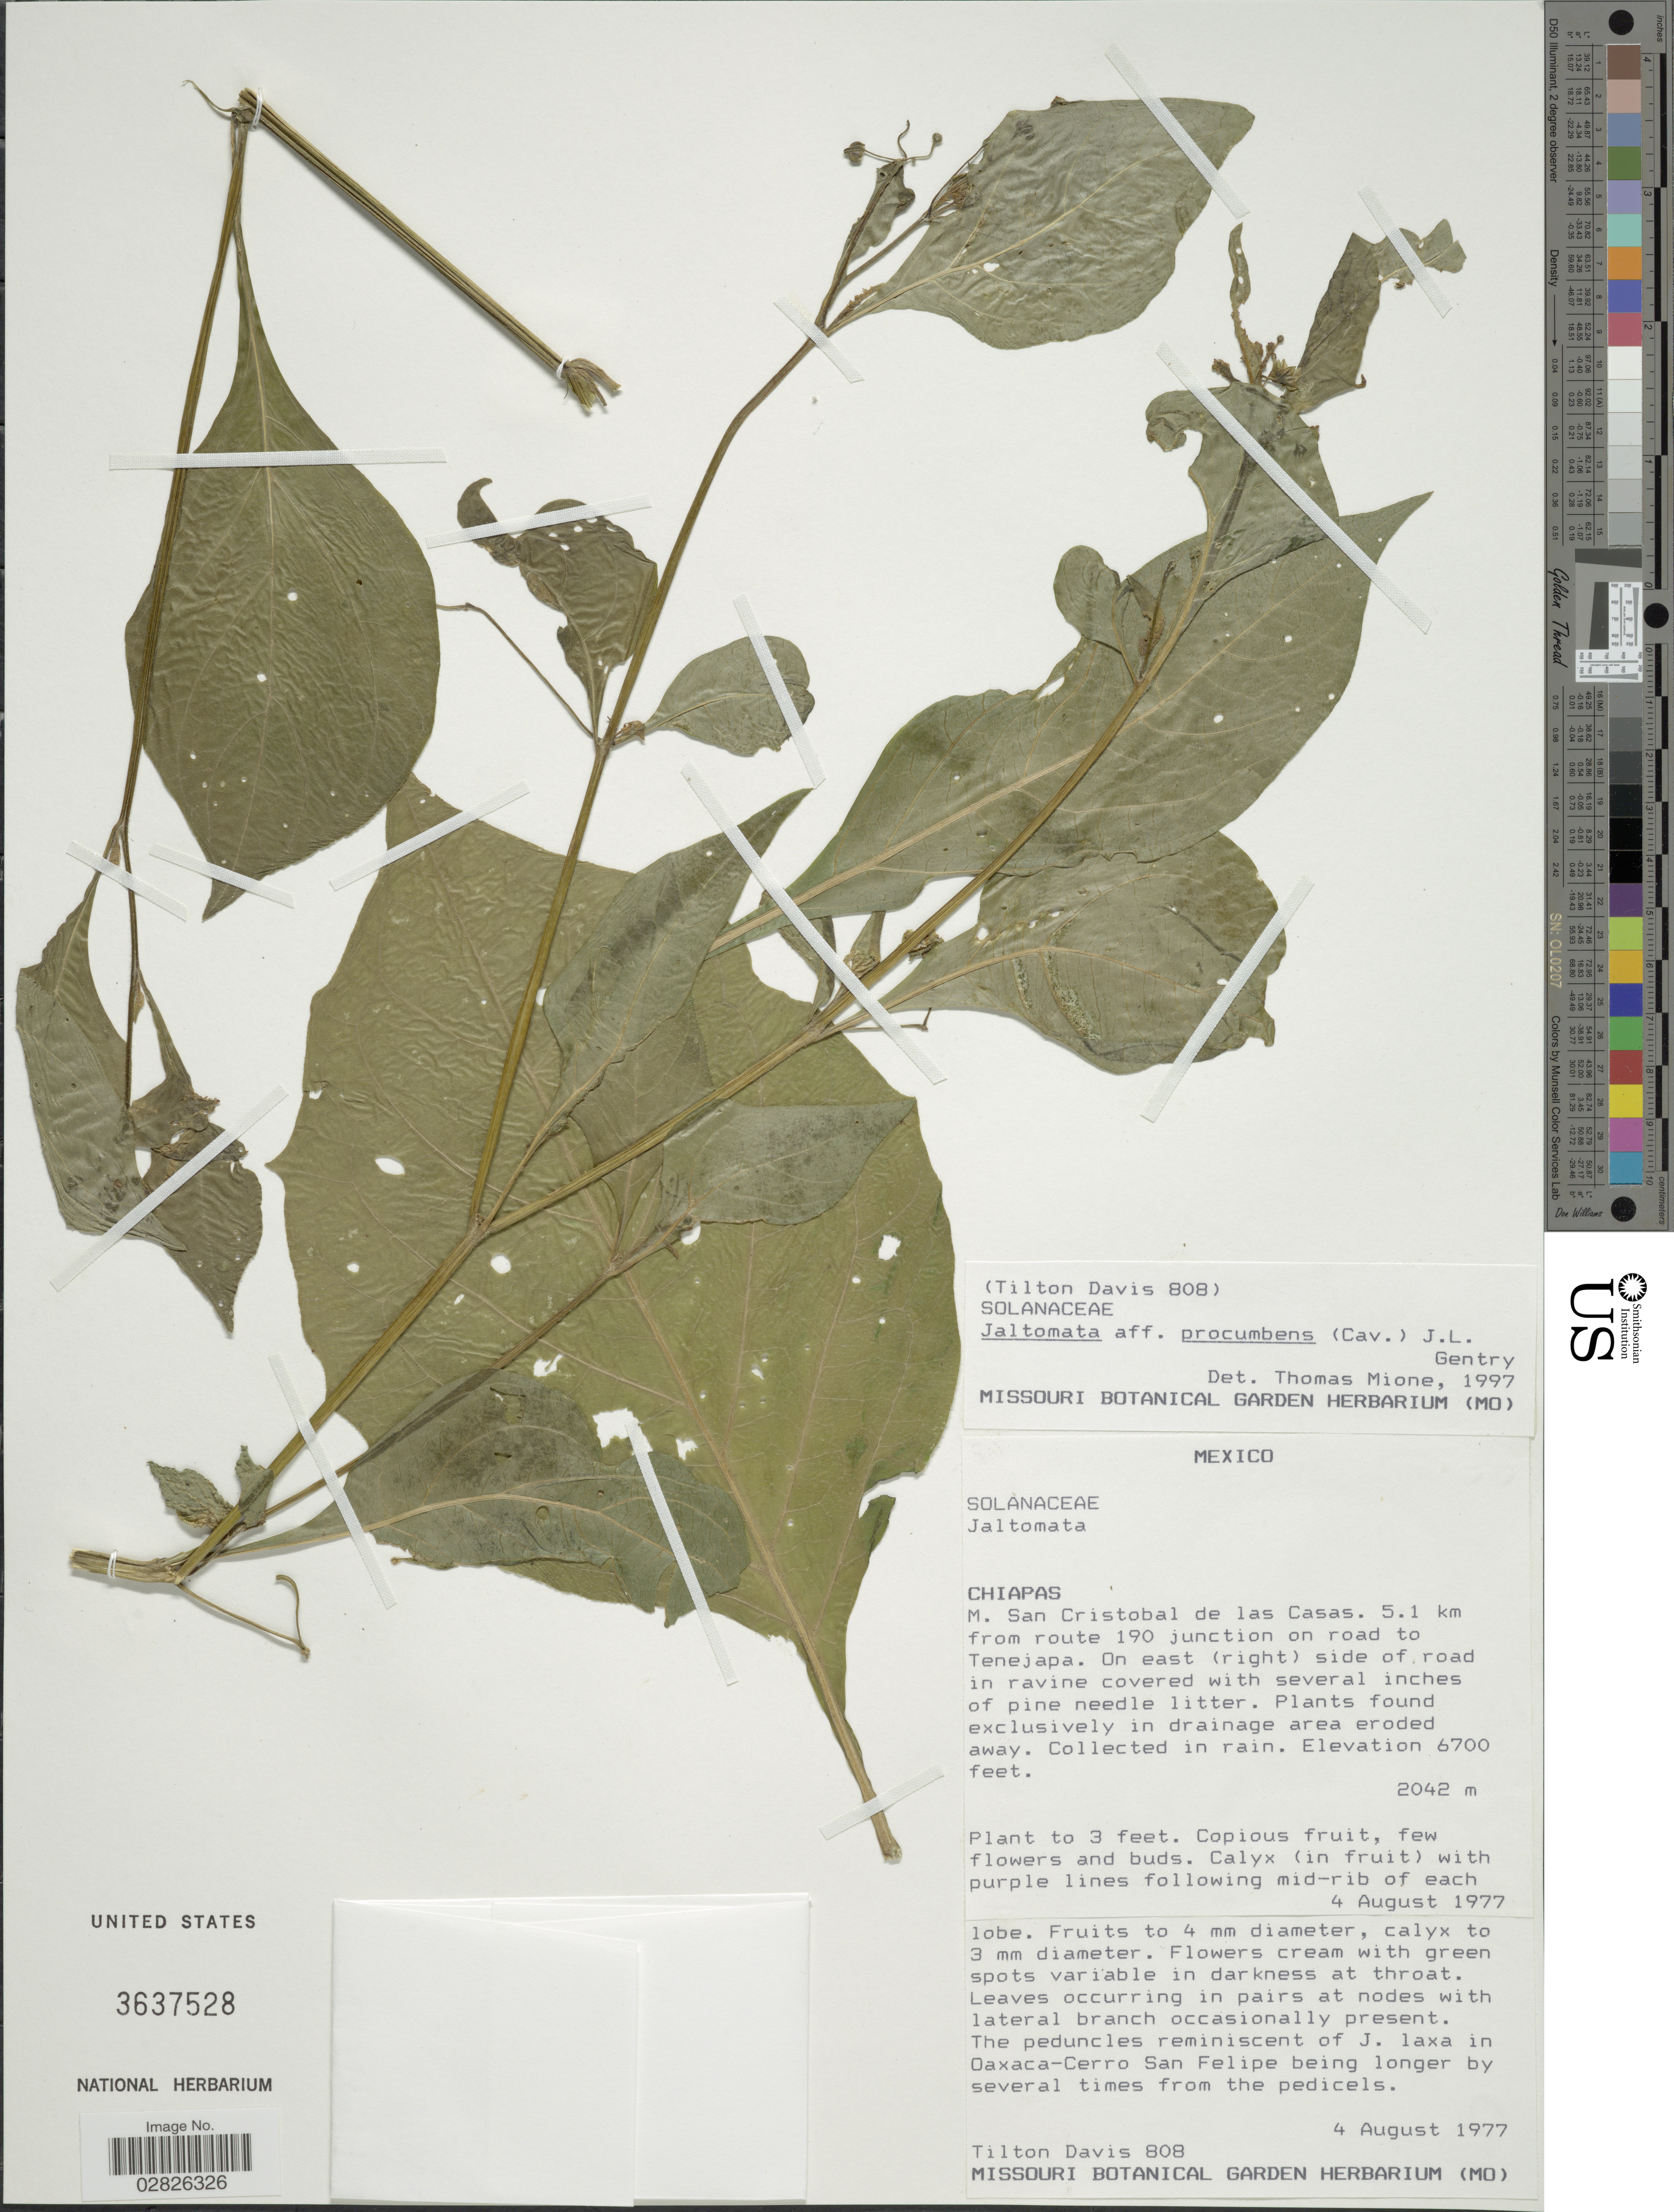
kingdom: Plantae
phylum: Tracheophyta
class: Magnoliopsida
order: Solanales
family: Solanaceae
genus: Jaltomata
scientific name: Jaltomata procumbens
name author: (Cav.) J.L. Gentry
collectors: T. Davis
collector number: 808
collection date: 1977-08-04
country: Mexico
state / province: Chiapas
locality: M. San Cristobal de las Casas. 5.1 km from route 190 junction on road to Tenejapa.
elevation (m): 2042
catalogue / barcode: US 3637528